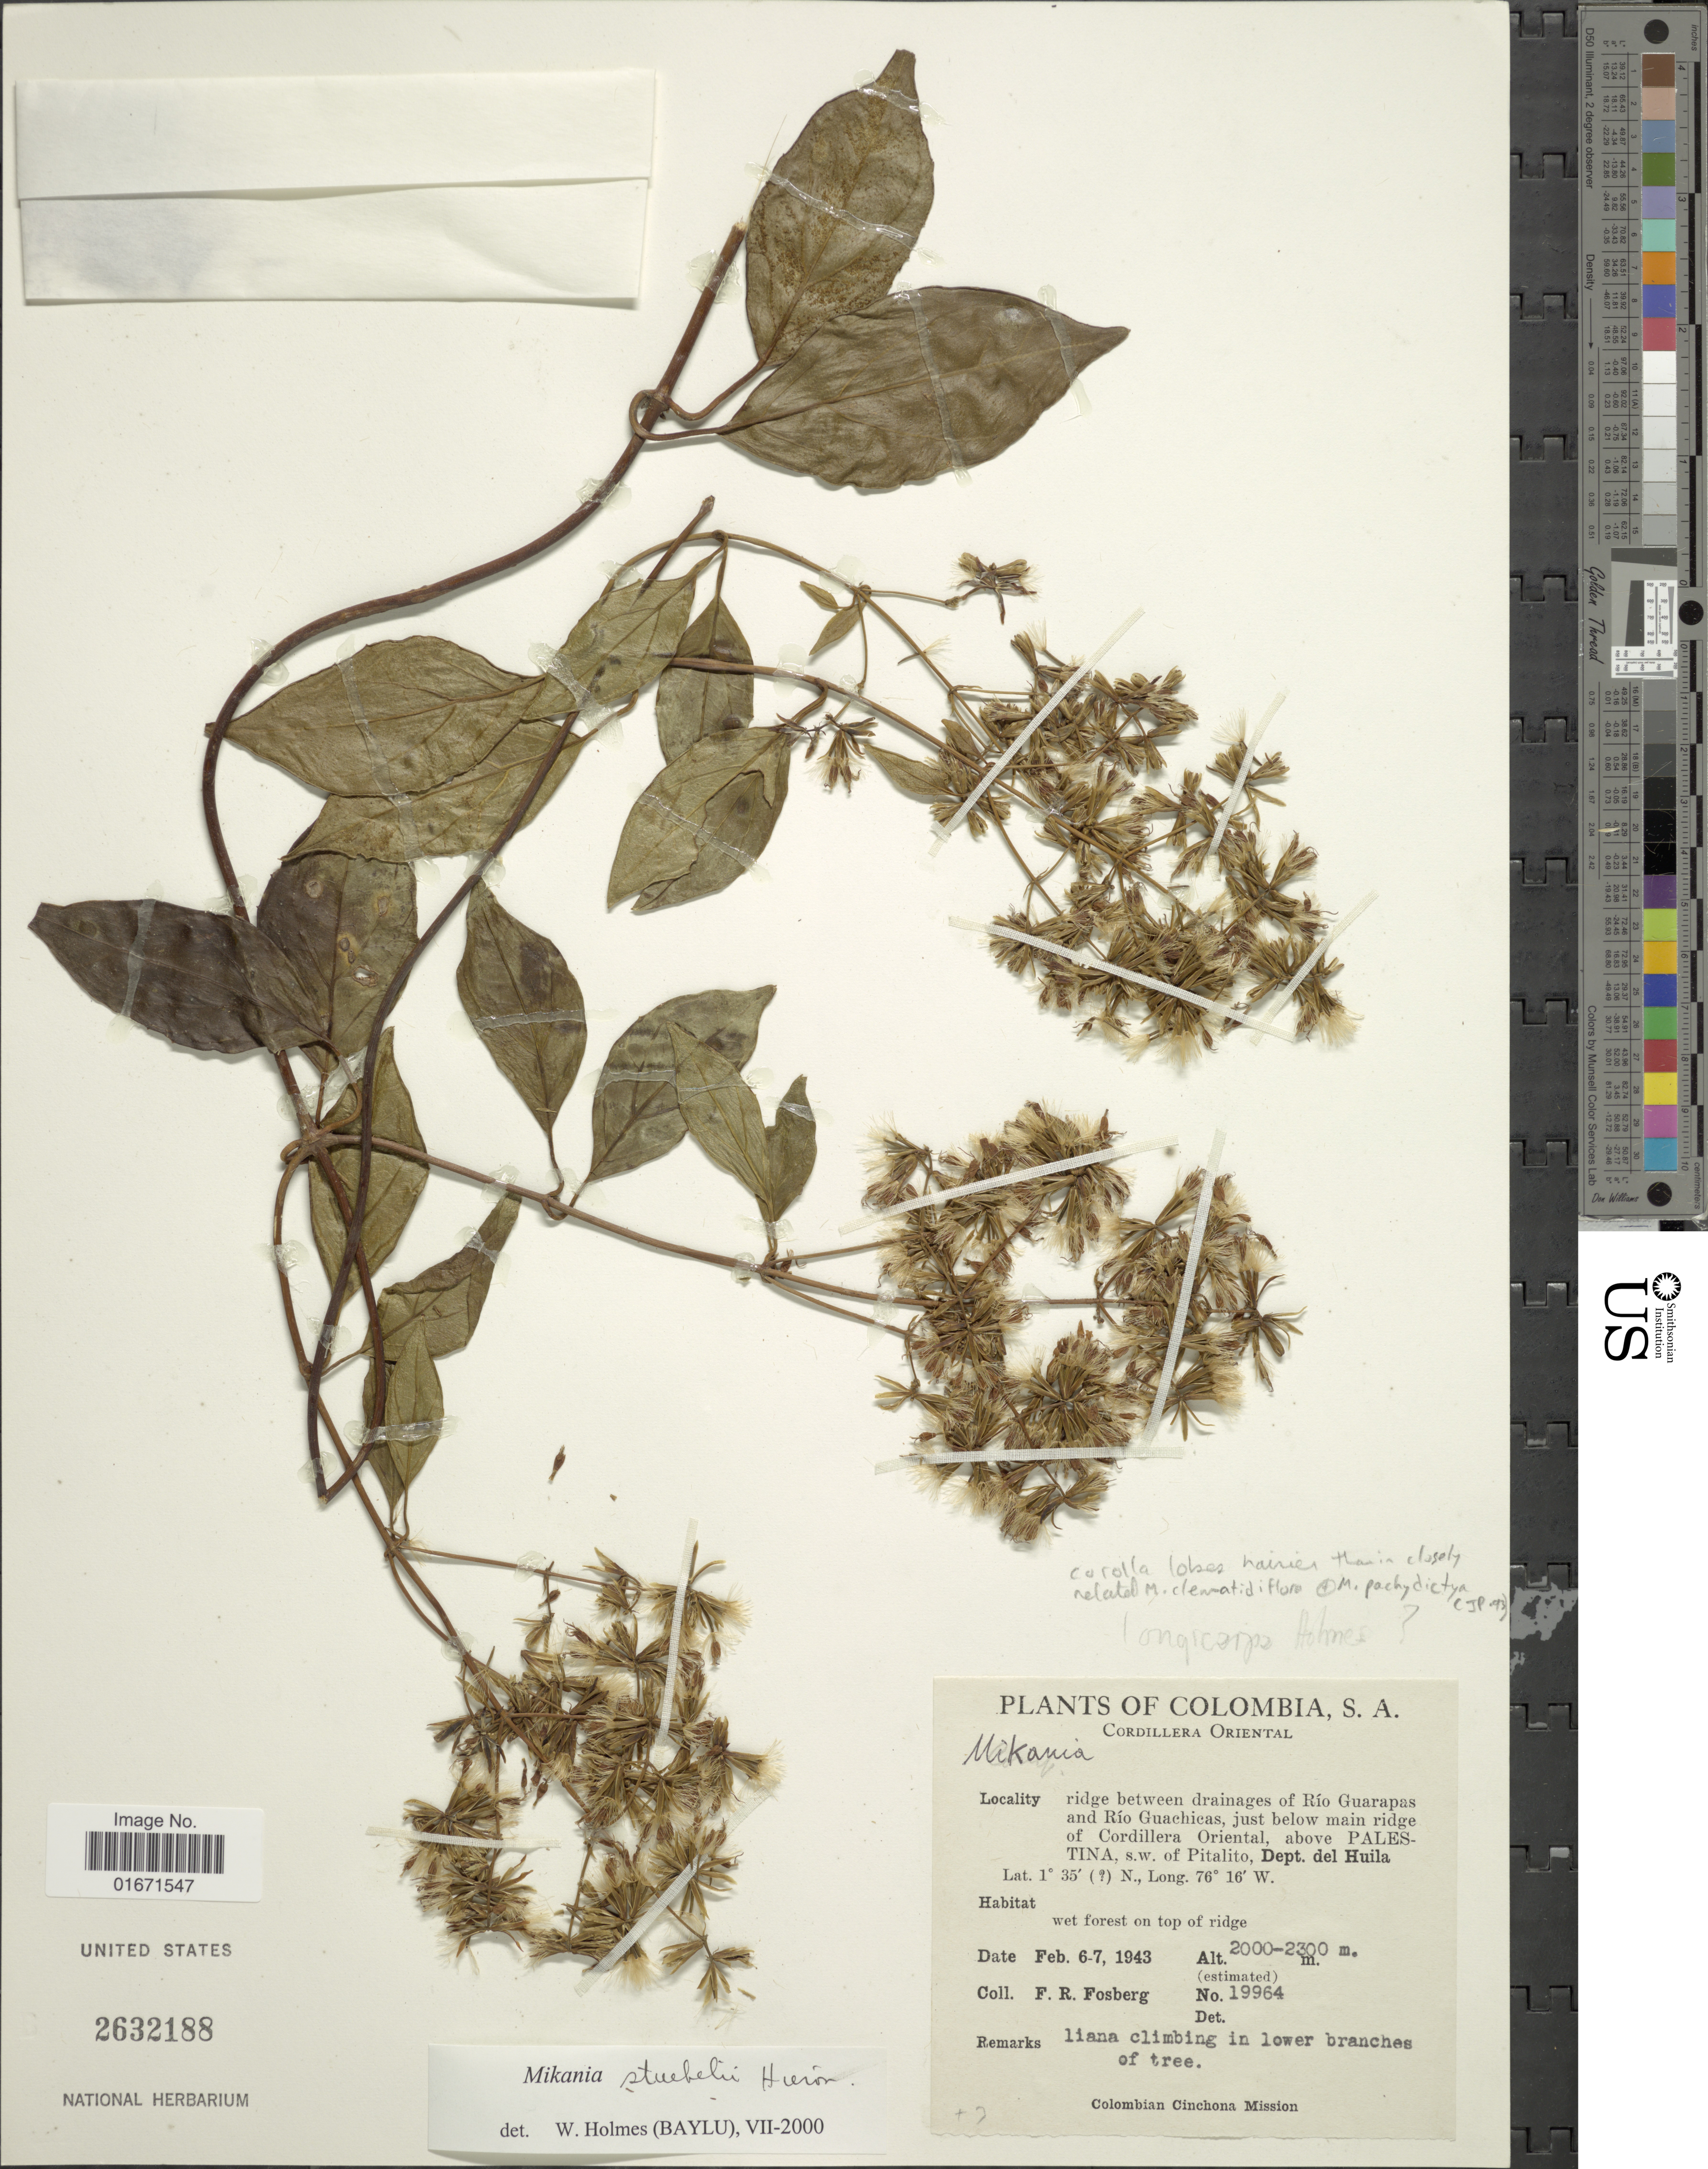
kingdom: Plantae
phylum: Tracheophyta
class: Magnoliopsida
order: Asterales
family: Asteraceae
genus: Mikania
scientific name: Mikania stuebelii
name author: Hieron.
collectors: F. R. Fosberg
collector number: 19964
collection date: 1943-02-06/1943-02-07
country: Colombia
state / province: Huila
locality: Cordillera Oriental. Ridge between drainages of Río Guarapas and Río Guachicas, just below main ridge of Cordillera Oriental, above Palestina, s.w. of Pitalito, Dept. del Huila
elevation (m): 2000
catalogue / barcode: US 2632188